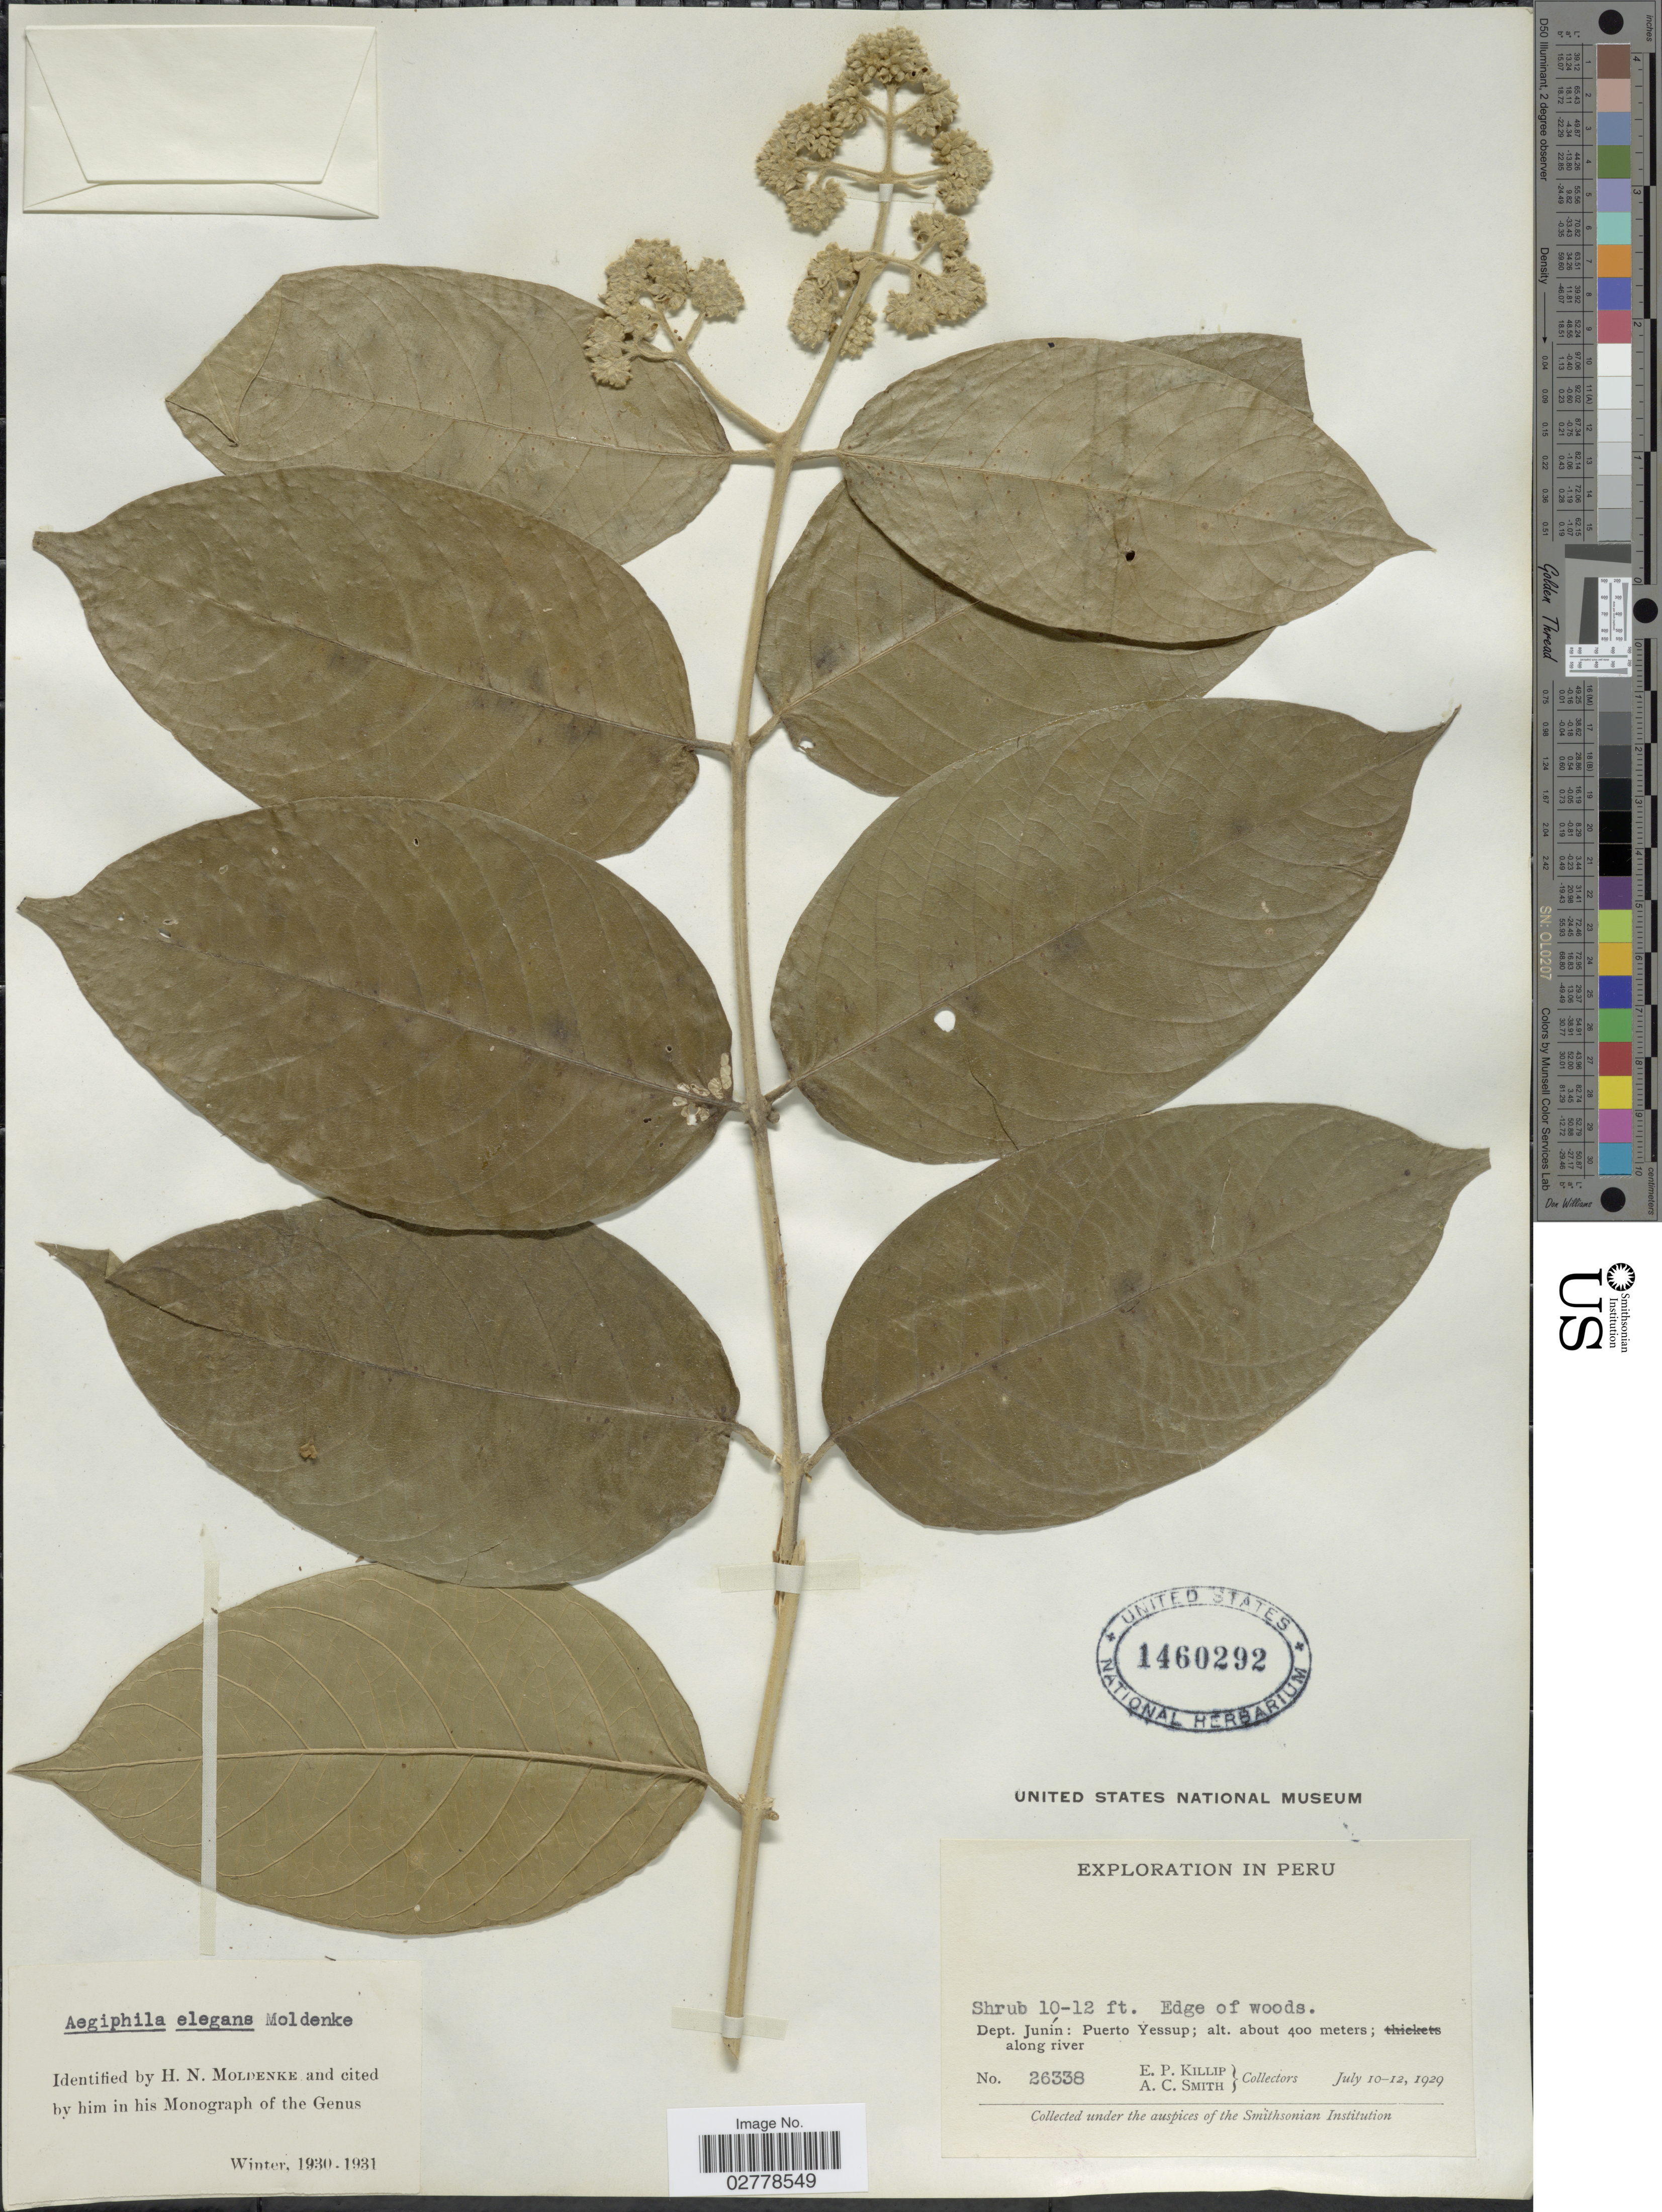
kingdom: Plantae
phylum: Tracheophyta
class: Magnoliopsida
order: Lamiales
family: Lamiaceae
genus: Aegiphila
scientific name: Aegiphila elegans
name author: Moldenke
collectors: E. P. Killip & A. C. Smith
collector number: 26338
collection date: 1929-07-10/1929-07-12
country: Peru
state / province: Junín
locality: Dept. Junín: Puerto Yessup.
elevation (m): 400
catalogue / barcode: US 1460292